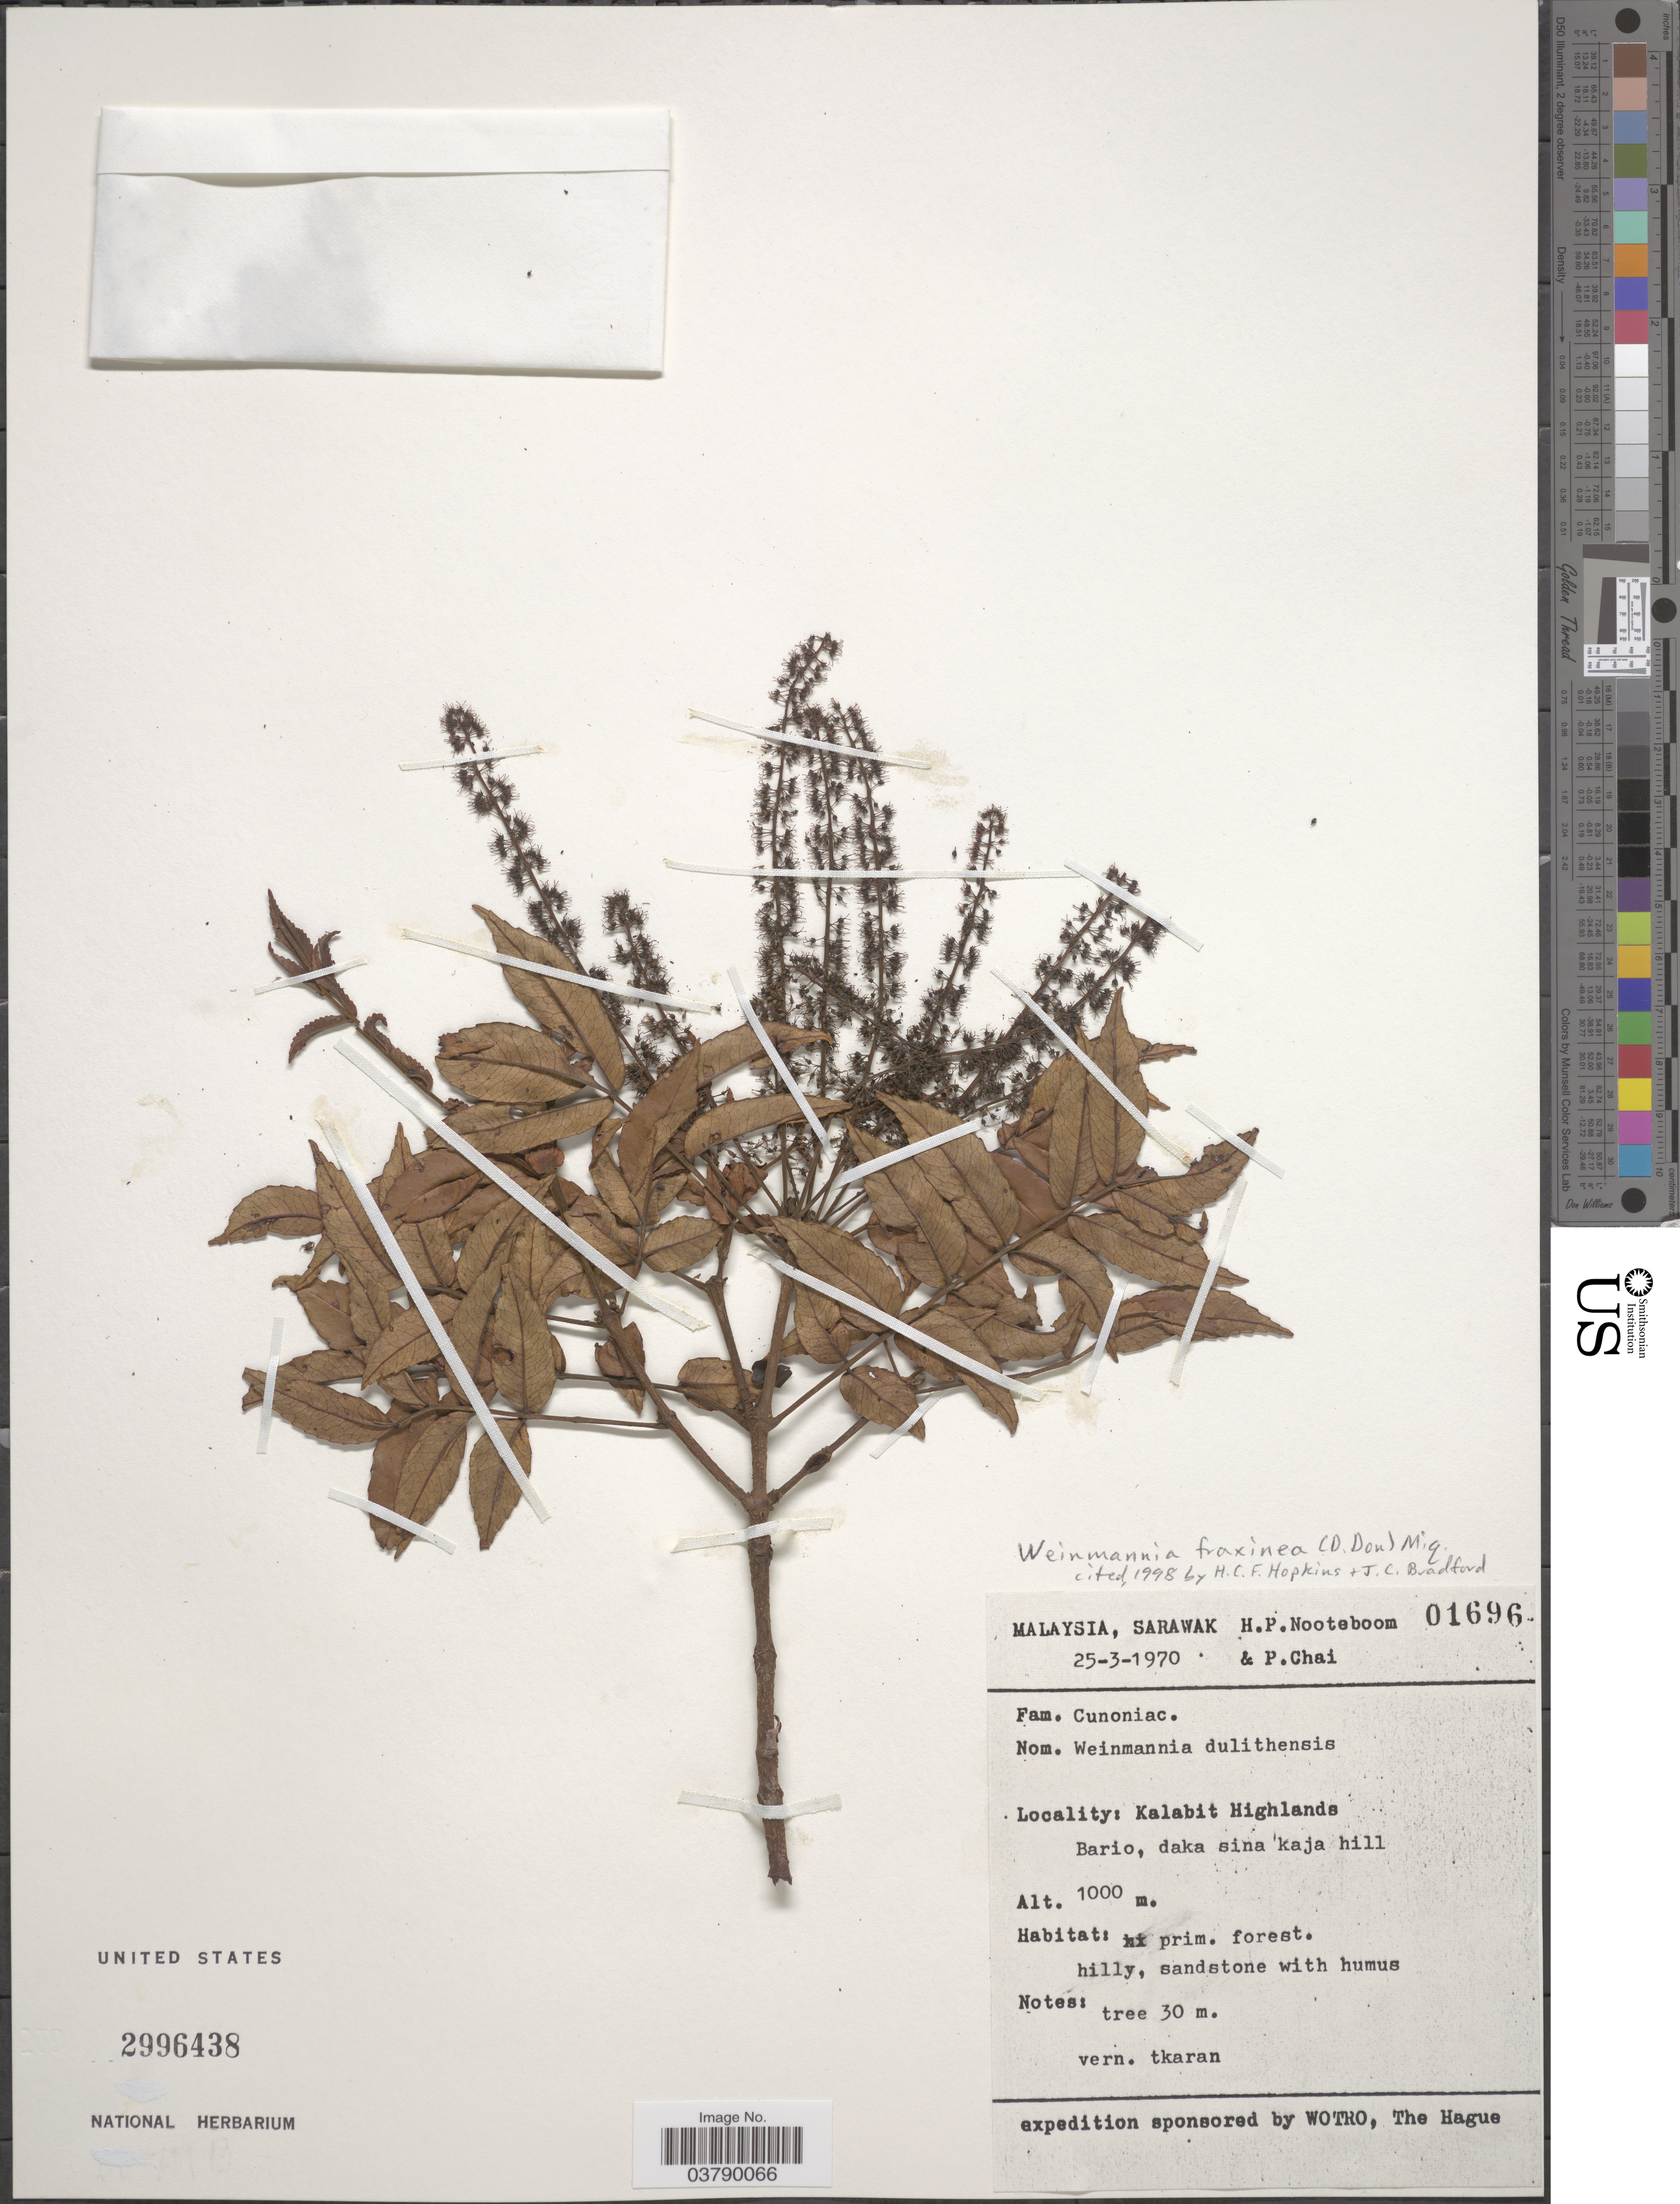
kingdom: Plantae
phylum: Tracheophyta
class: Magnoliopsida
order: Oxalidales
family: Cunoniaceae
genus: Pterophylla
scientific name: Pterophylla fraxinea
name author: D. Don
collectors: H. P. Nooteboom & P. Chai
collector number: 01696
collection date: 1970-03-25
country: Malaysia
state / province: Sarawak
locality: Kalabit Highlands. Bario, daka sina kaja hill.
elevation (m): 1000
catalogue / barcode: US 2996438